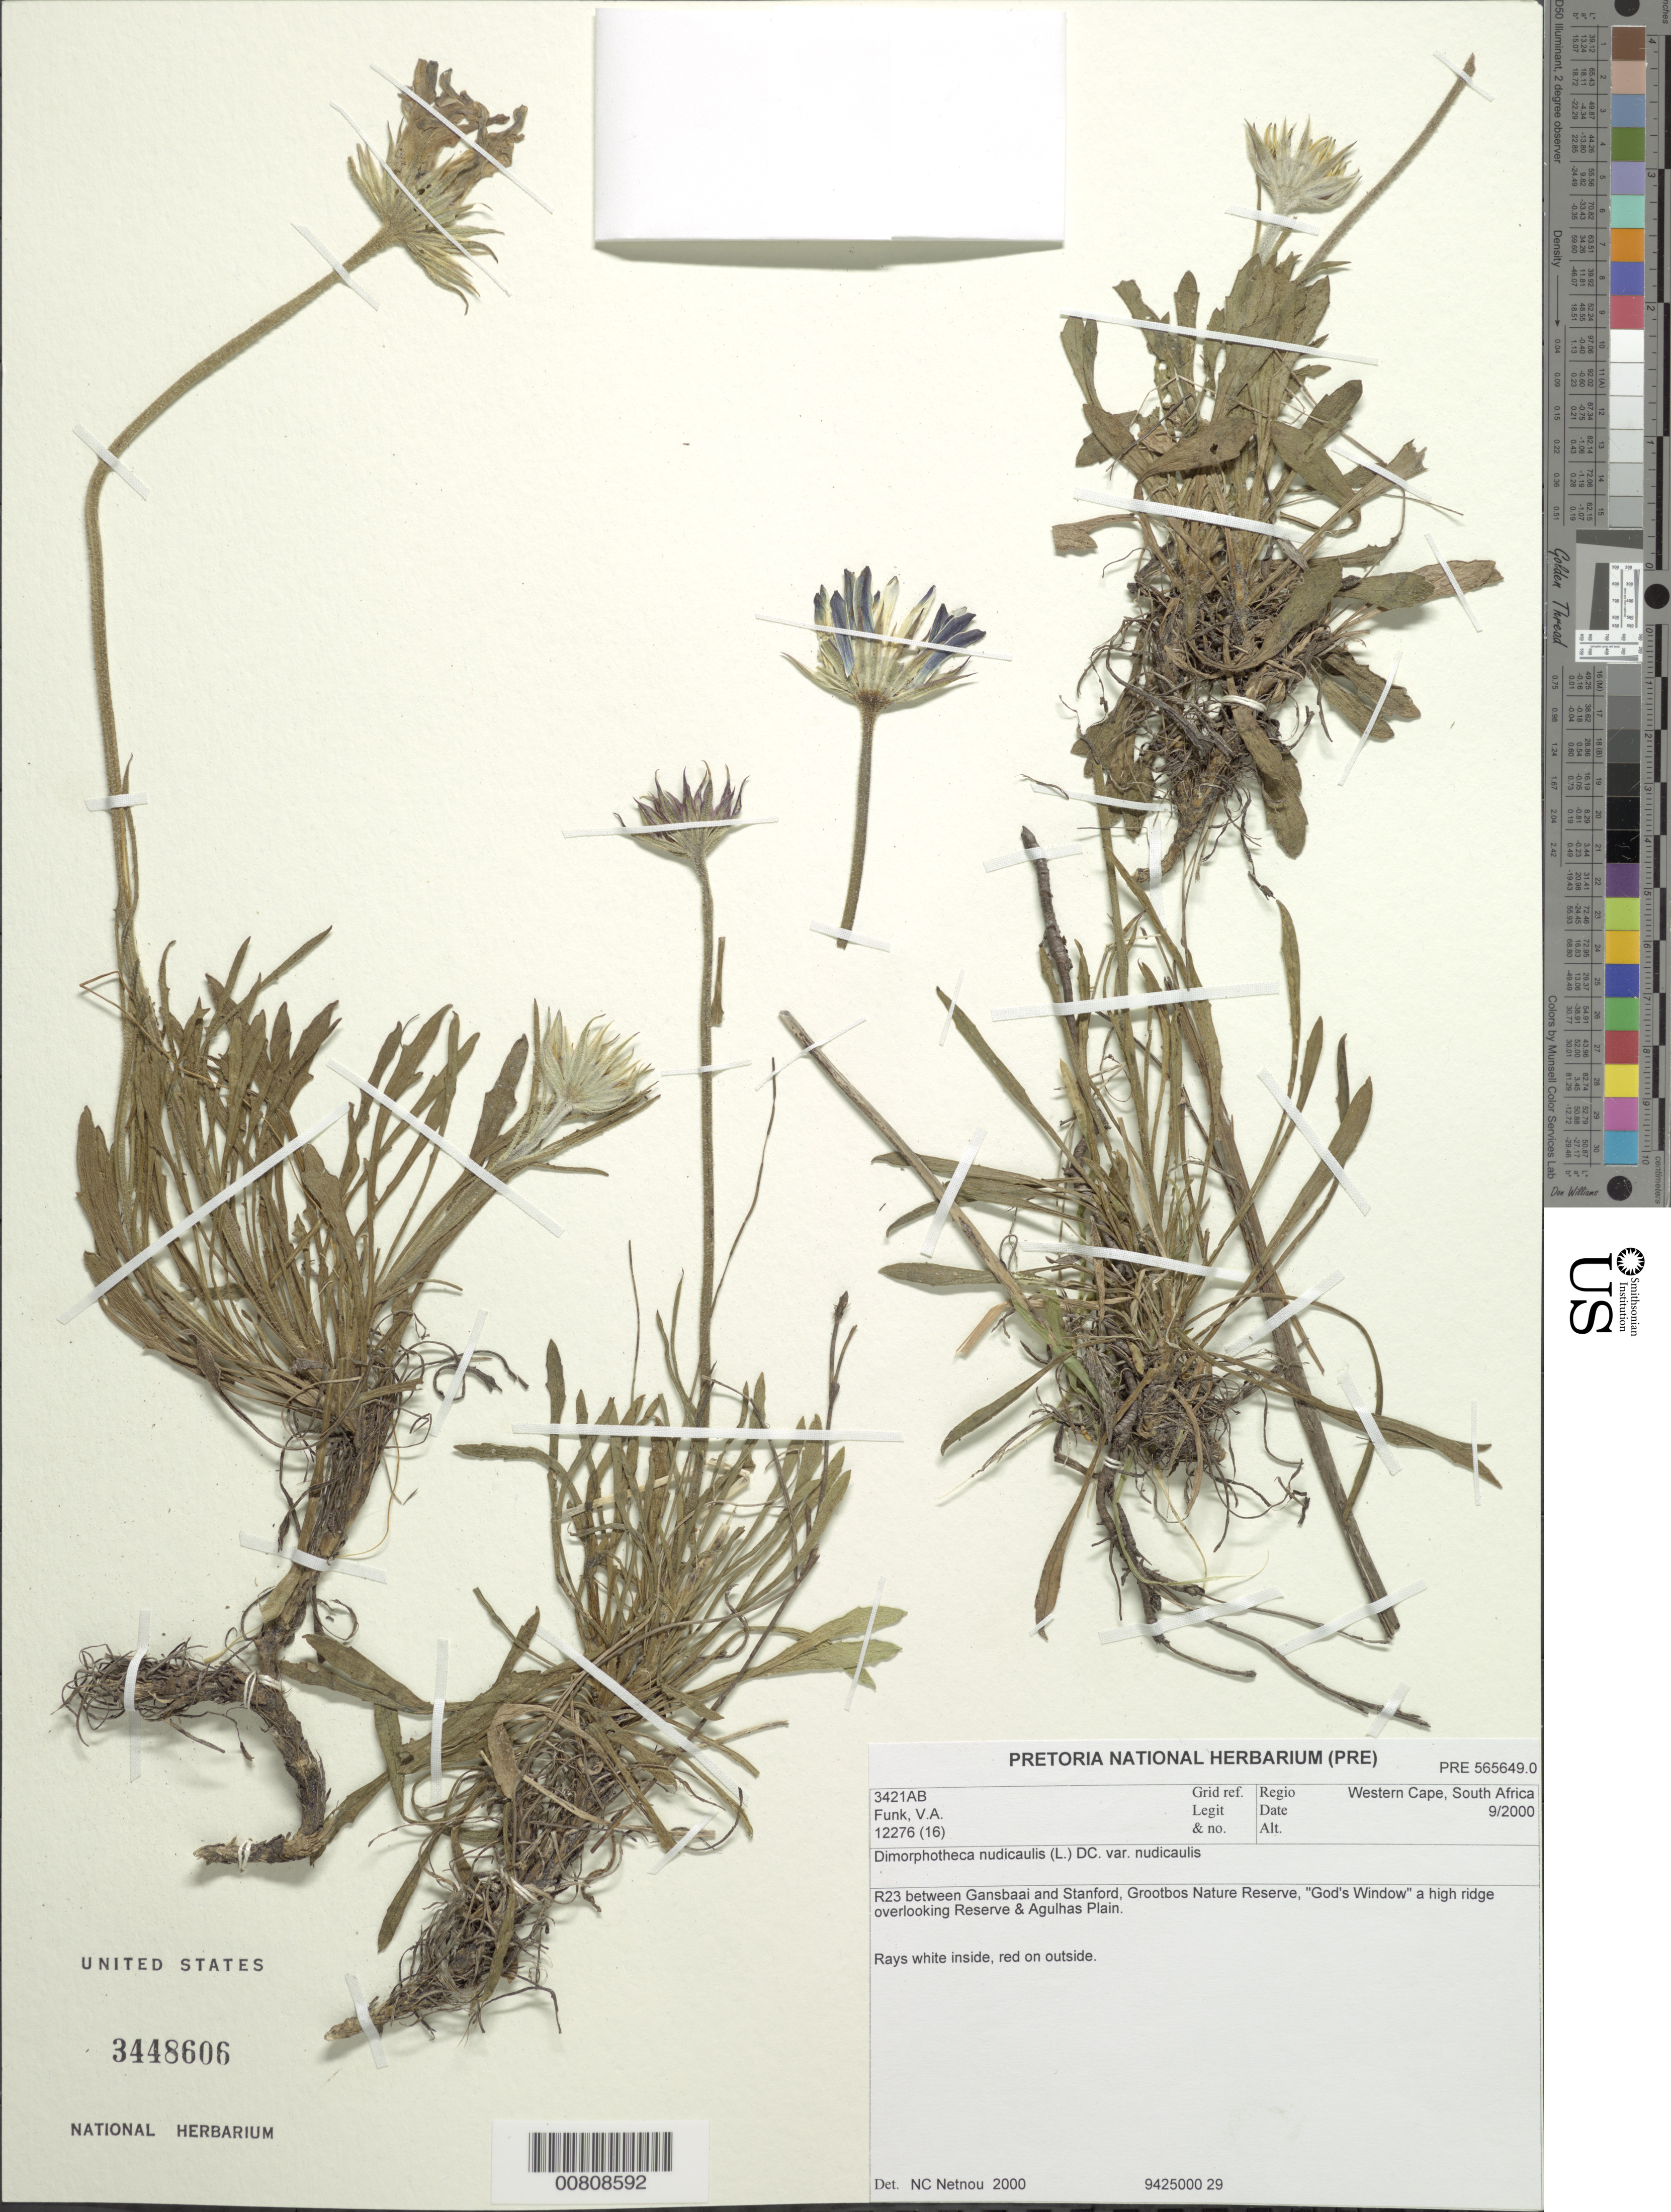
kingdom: Plantae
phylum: Tracheophyta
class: Magnoliopsida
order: Asterales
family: Asteraceae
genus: Dimorphotheca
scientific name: Dimorphotheca nudicaulis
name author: (L.) DC.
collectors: V. Funk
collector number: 12276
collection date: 2000-09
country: South Africa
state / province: Western Cape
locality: R23 between Gansbaai and Stanford, Grootbos Nature Reserve, "God's Window", overlooking Reserve & Agulhas Plain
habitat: High ridge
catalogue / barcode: US 3448606